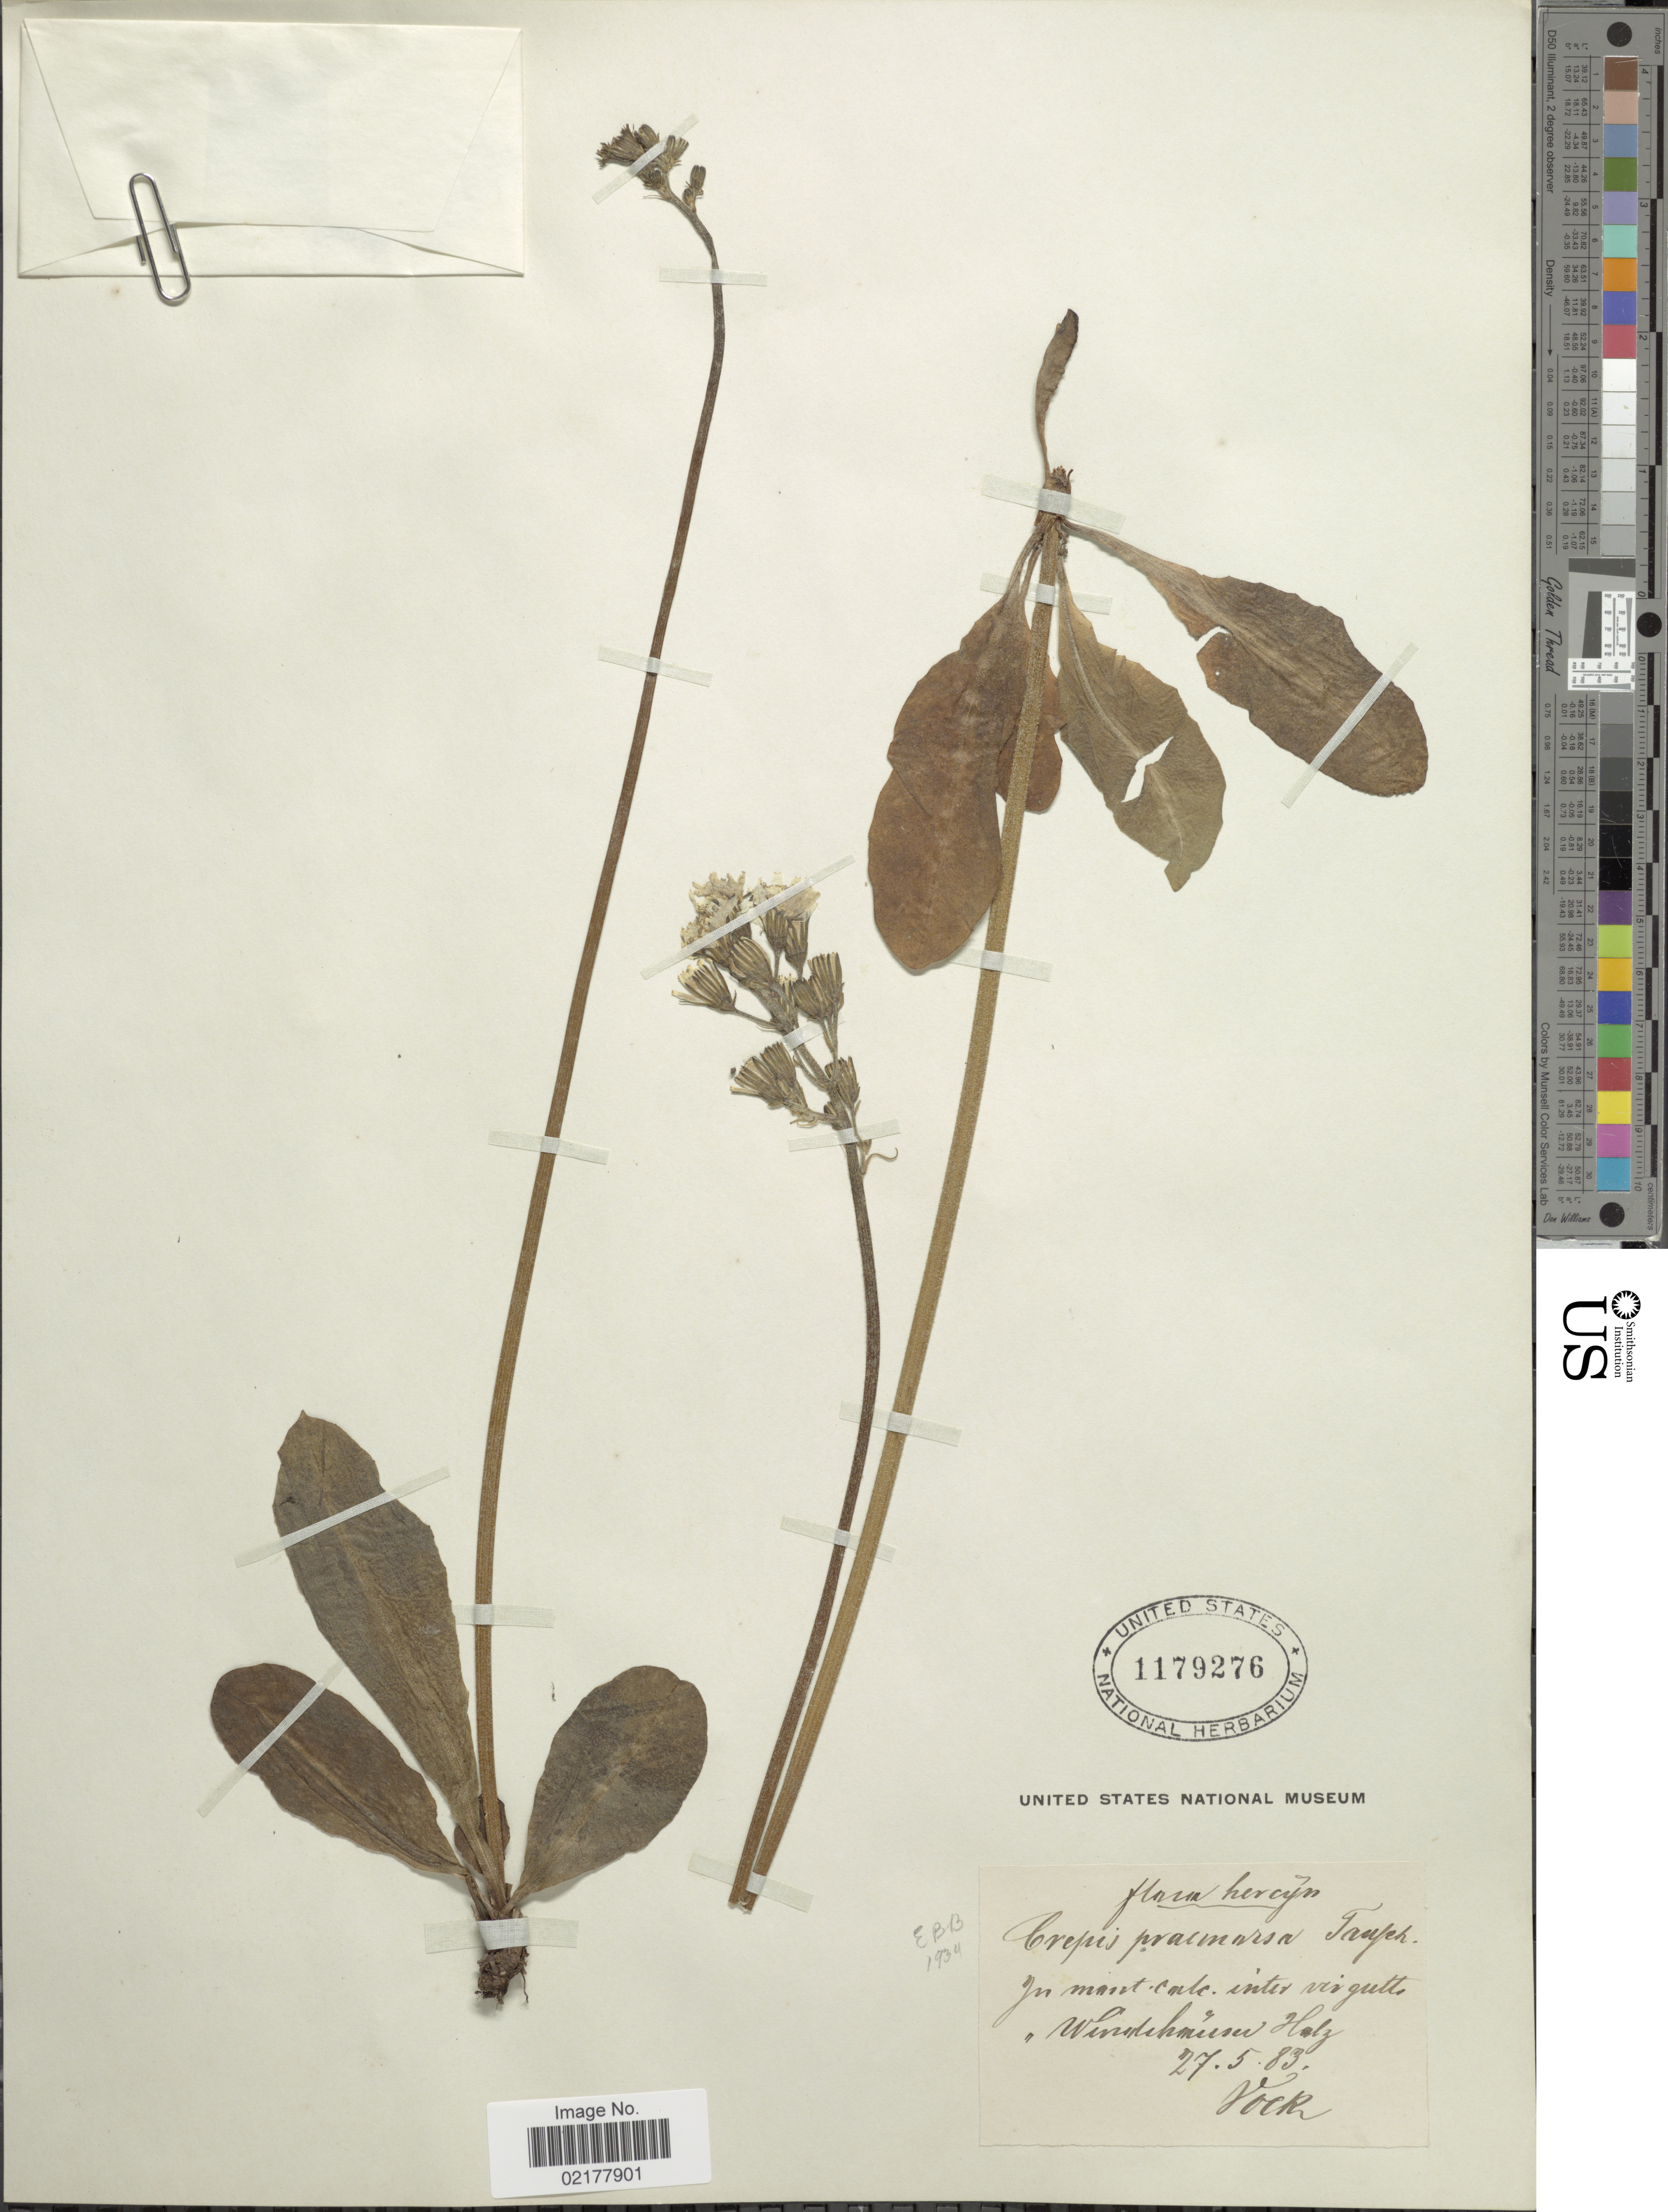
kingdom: Plantae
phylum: Tracheophyta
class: Magnoliopsida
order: Asterales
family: Asteraceae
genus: Crepis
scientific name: Crepis praemorsa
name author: (L.) Walther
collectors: Vock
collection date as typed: Transcribed d/m/y: 27/5/83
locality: Hercyn. Windehmusen Halz [interpreted]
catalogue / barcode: US 1179276